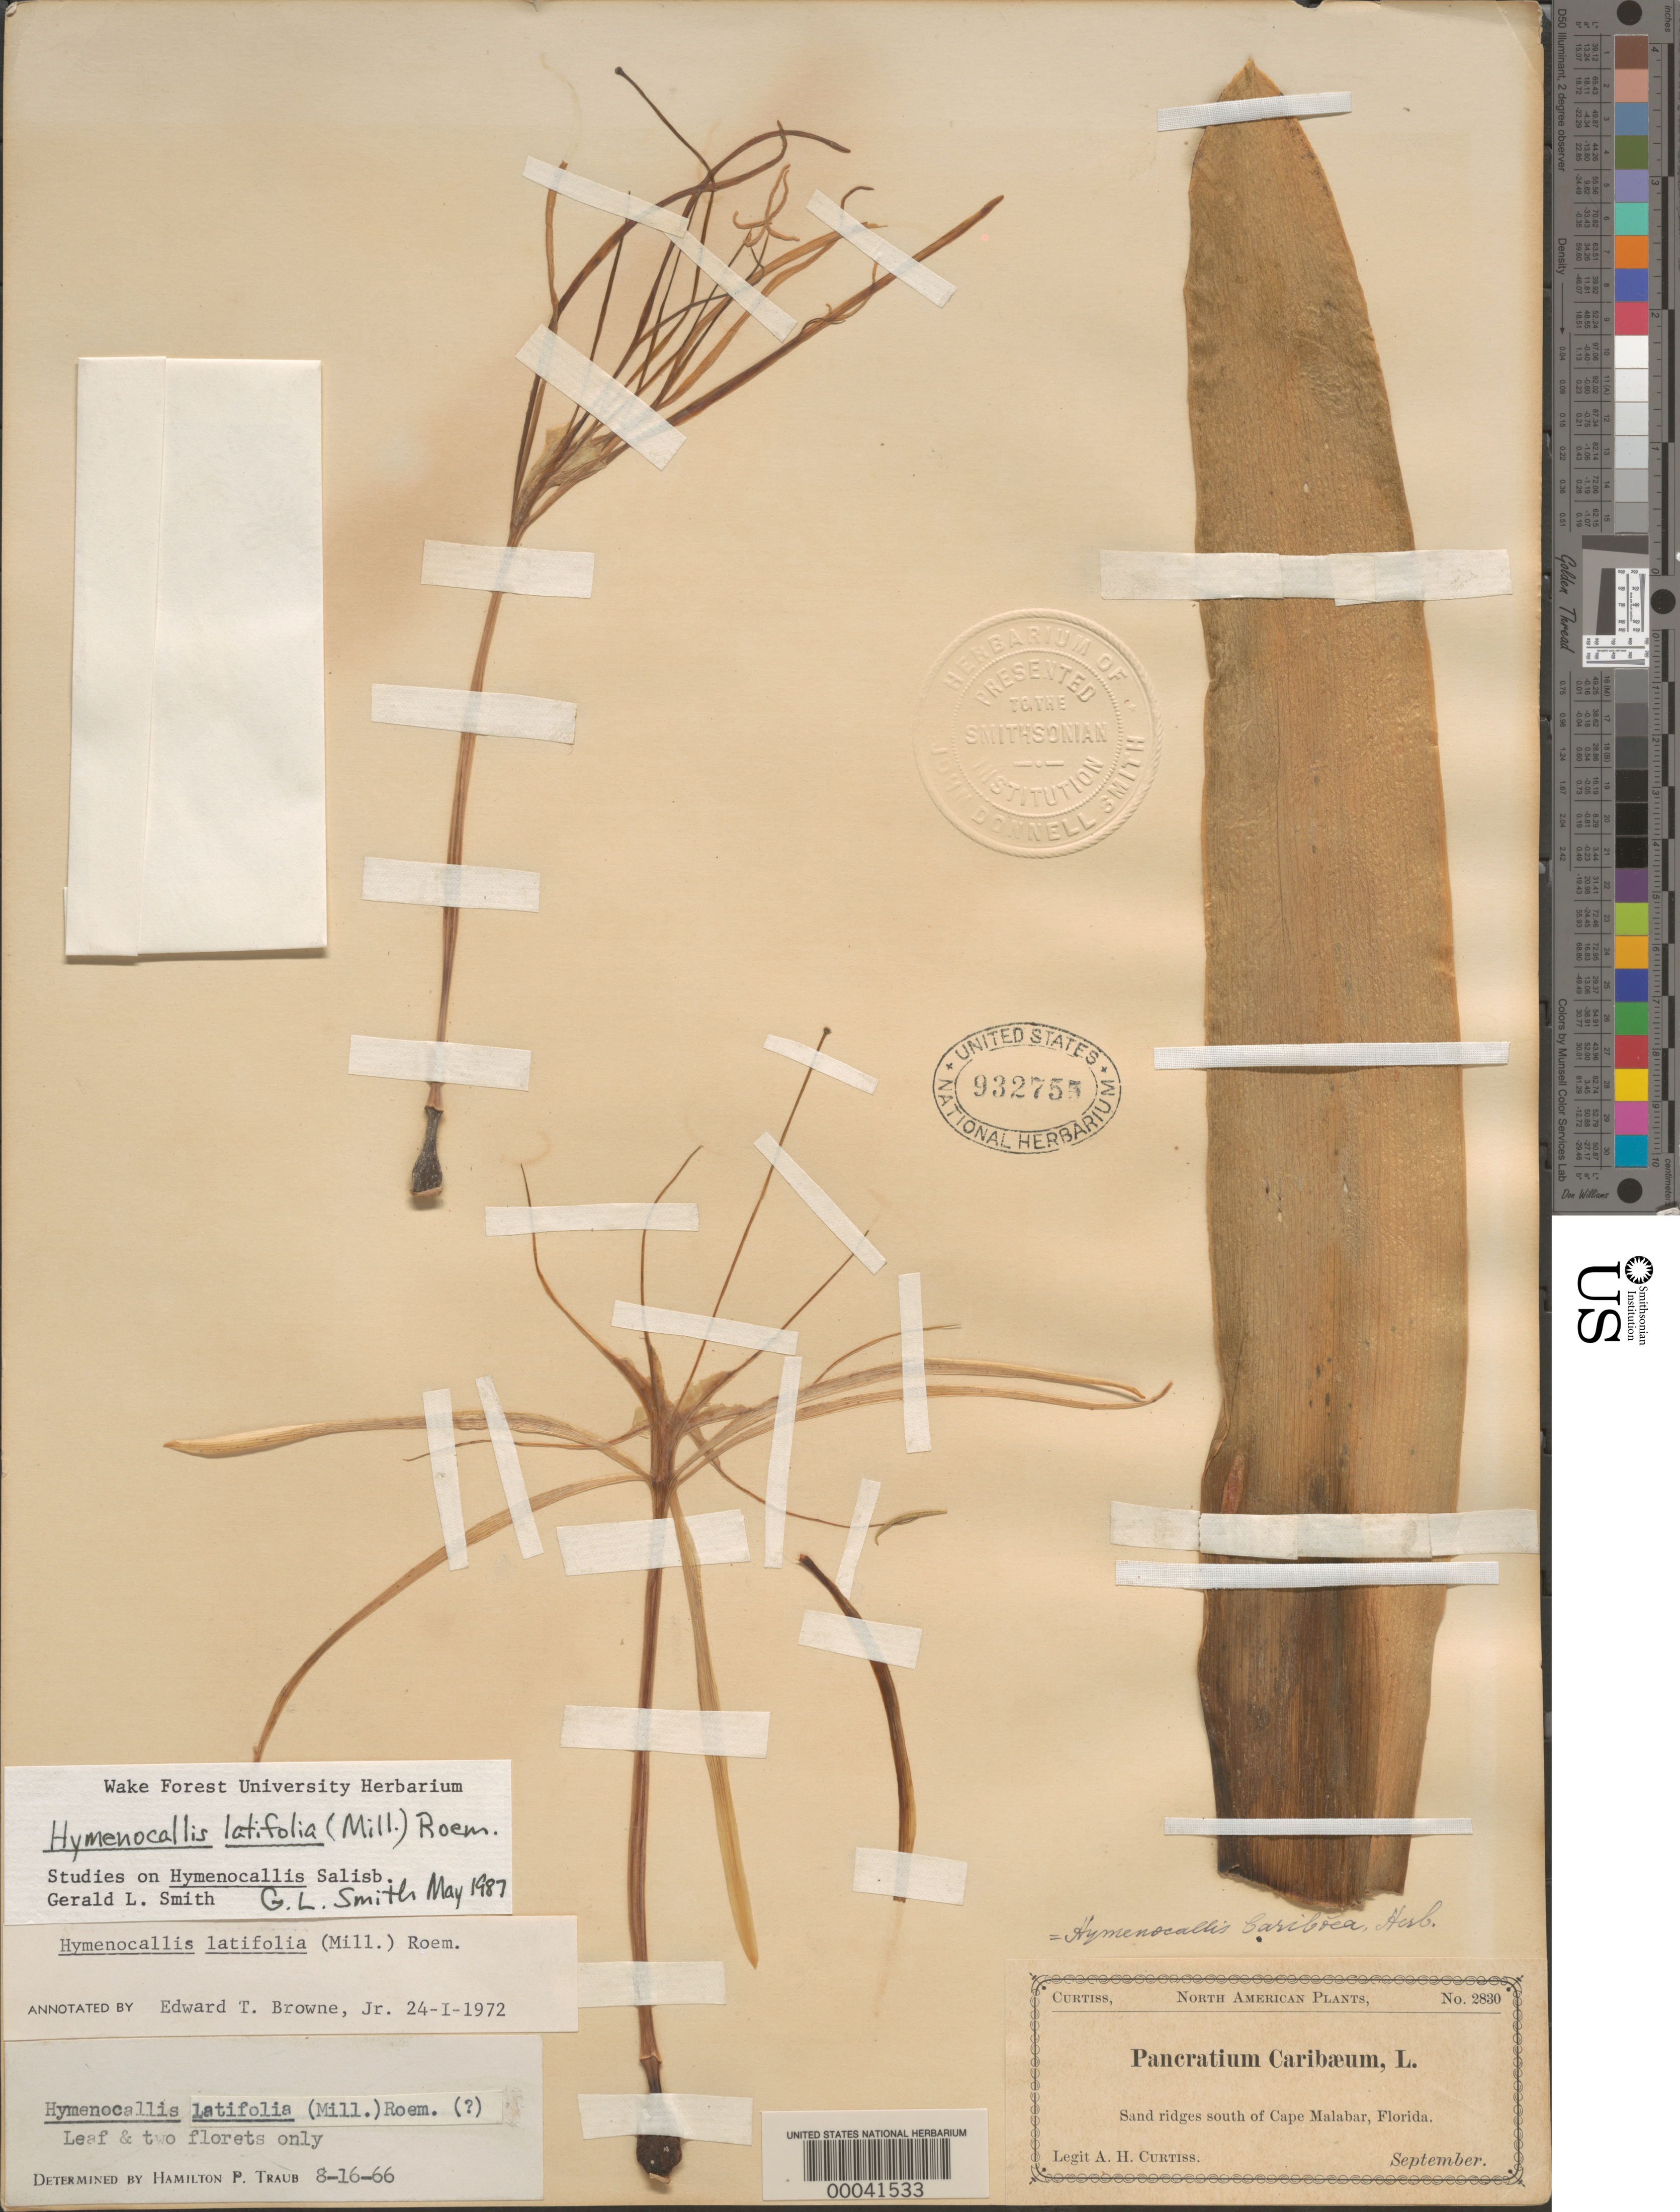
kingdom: Plantae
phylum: Tracheophyta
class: Liliopsida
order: Asparagales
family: Amaryllidaceae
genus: Hymenocallis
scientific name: Hymenocallis latifolia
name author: (Mill.) M. Roem.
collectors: A. H. Curtiss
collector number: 2830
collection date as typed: Sep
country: United States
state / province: Florida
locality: S of cape malabar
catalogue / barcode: US 932755